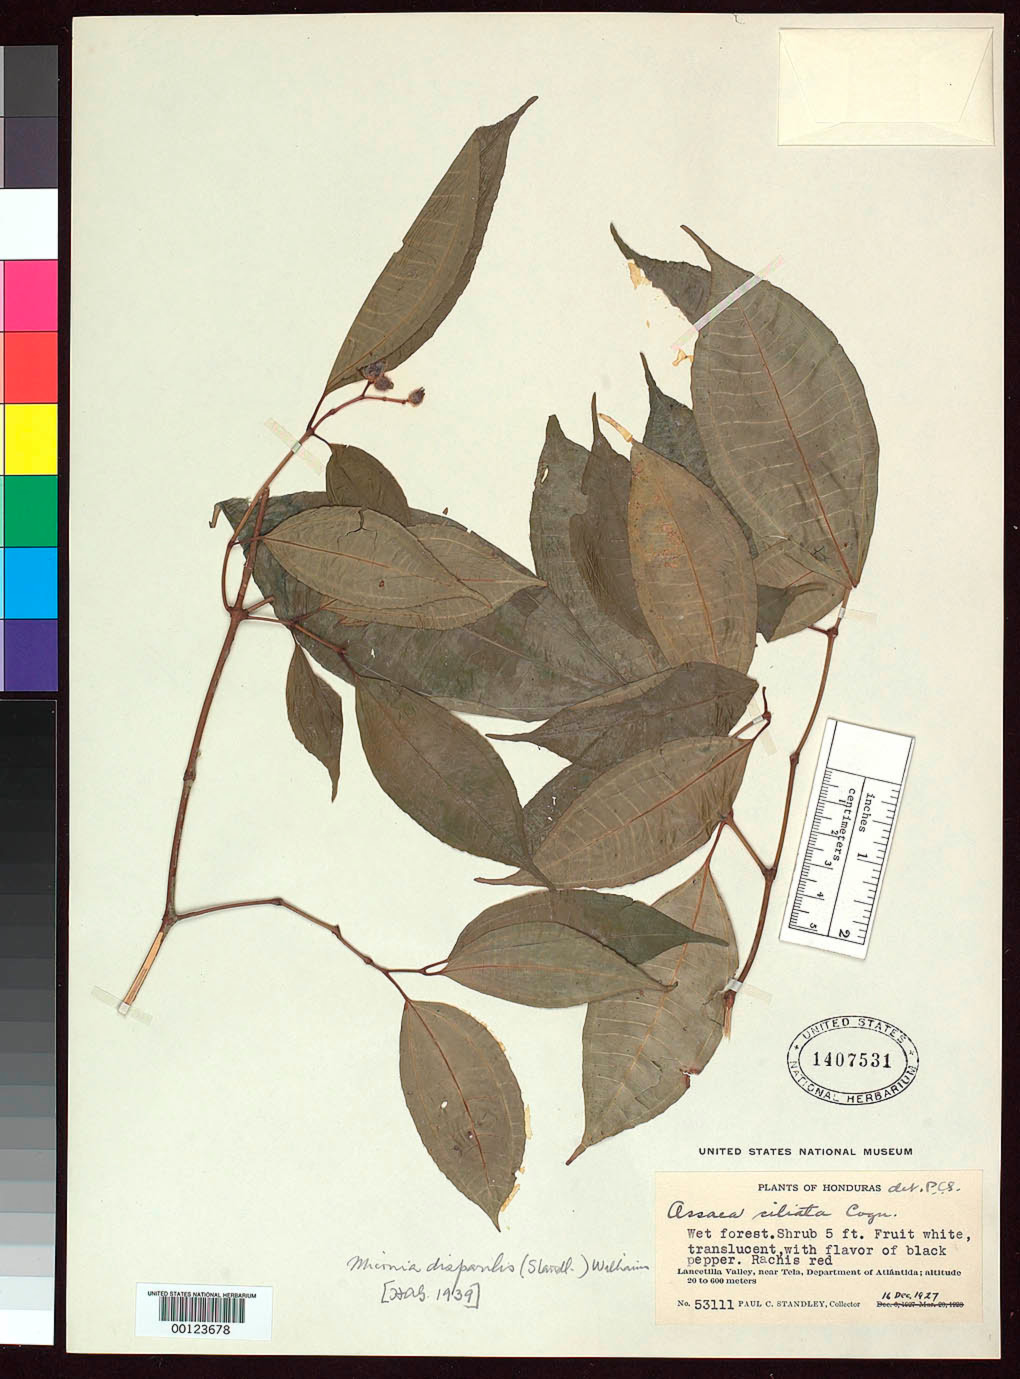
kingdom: Plantae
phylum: Tracheophyta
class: Magnoliopsida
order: Myrtales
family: Melastomataceae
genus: Ossaea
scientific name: Ossaea disparilis var. adenophora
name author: Standl.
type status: Isotype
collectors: P. C. Standley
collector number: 53111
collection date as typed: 16 Dec 1927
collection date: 1927-12-16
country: Honduras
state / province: Atlántida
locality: Lancetilla Valley, near Tela.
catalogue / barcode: US 1407531